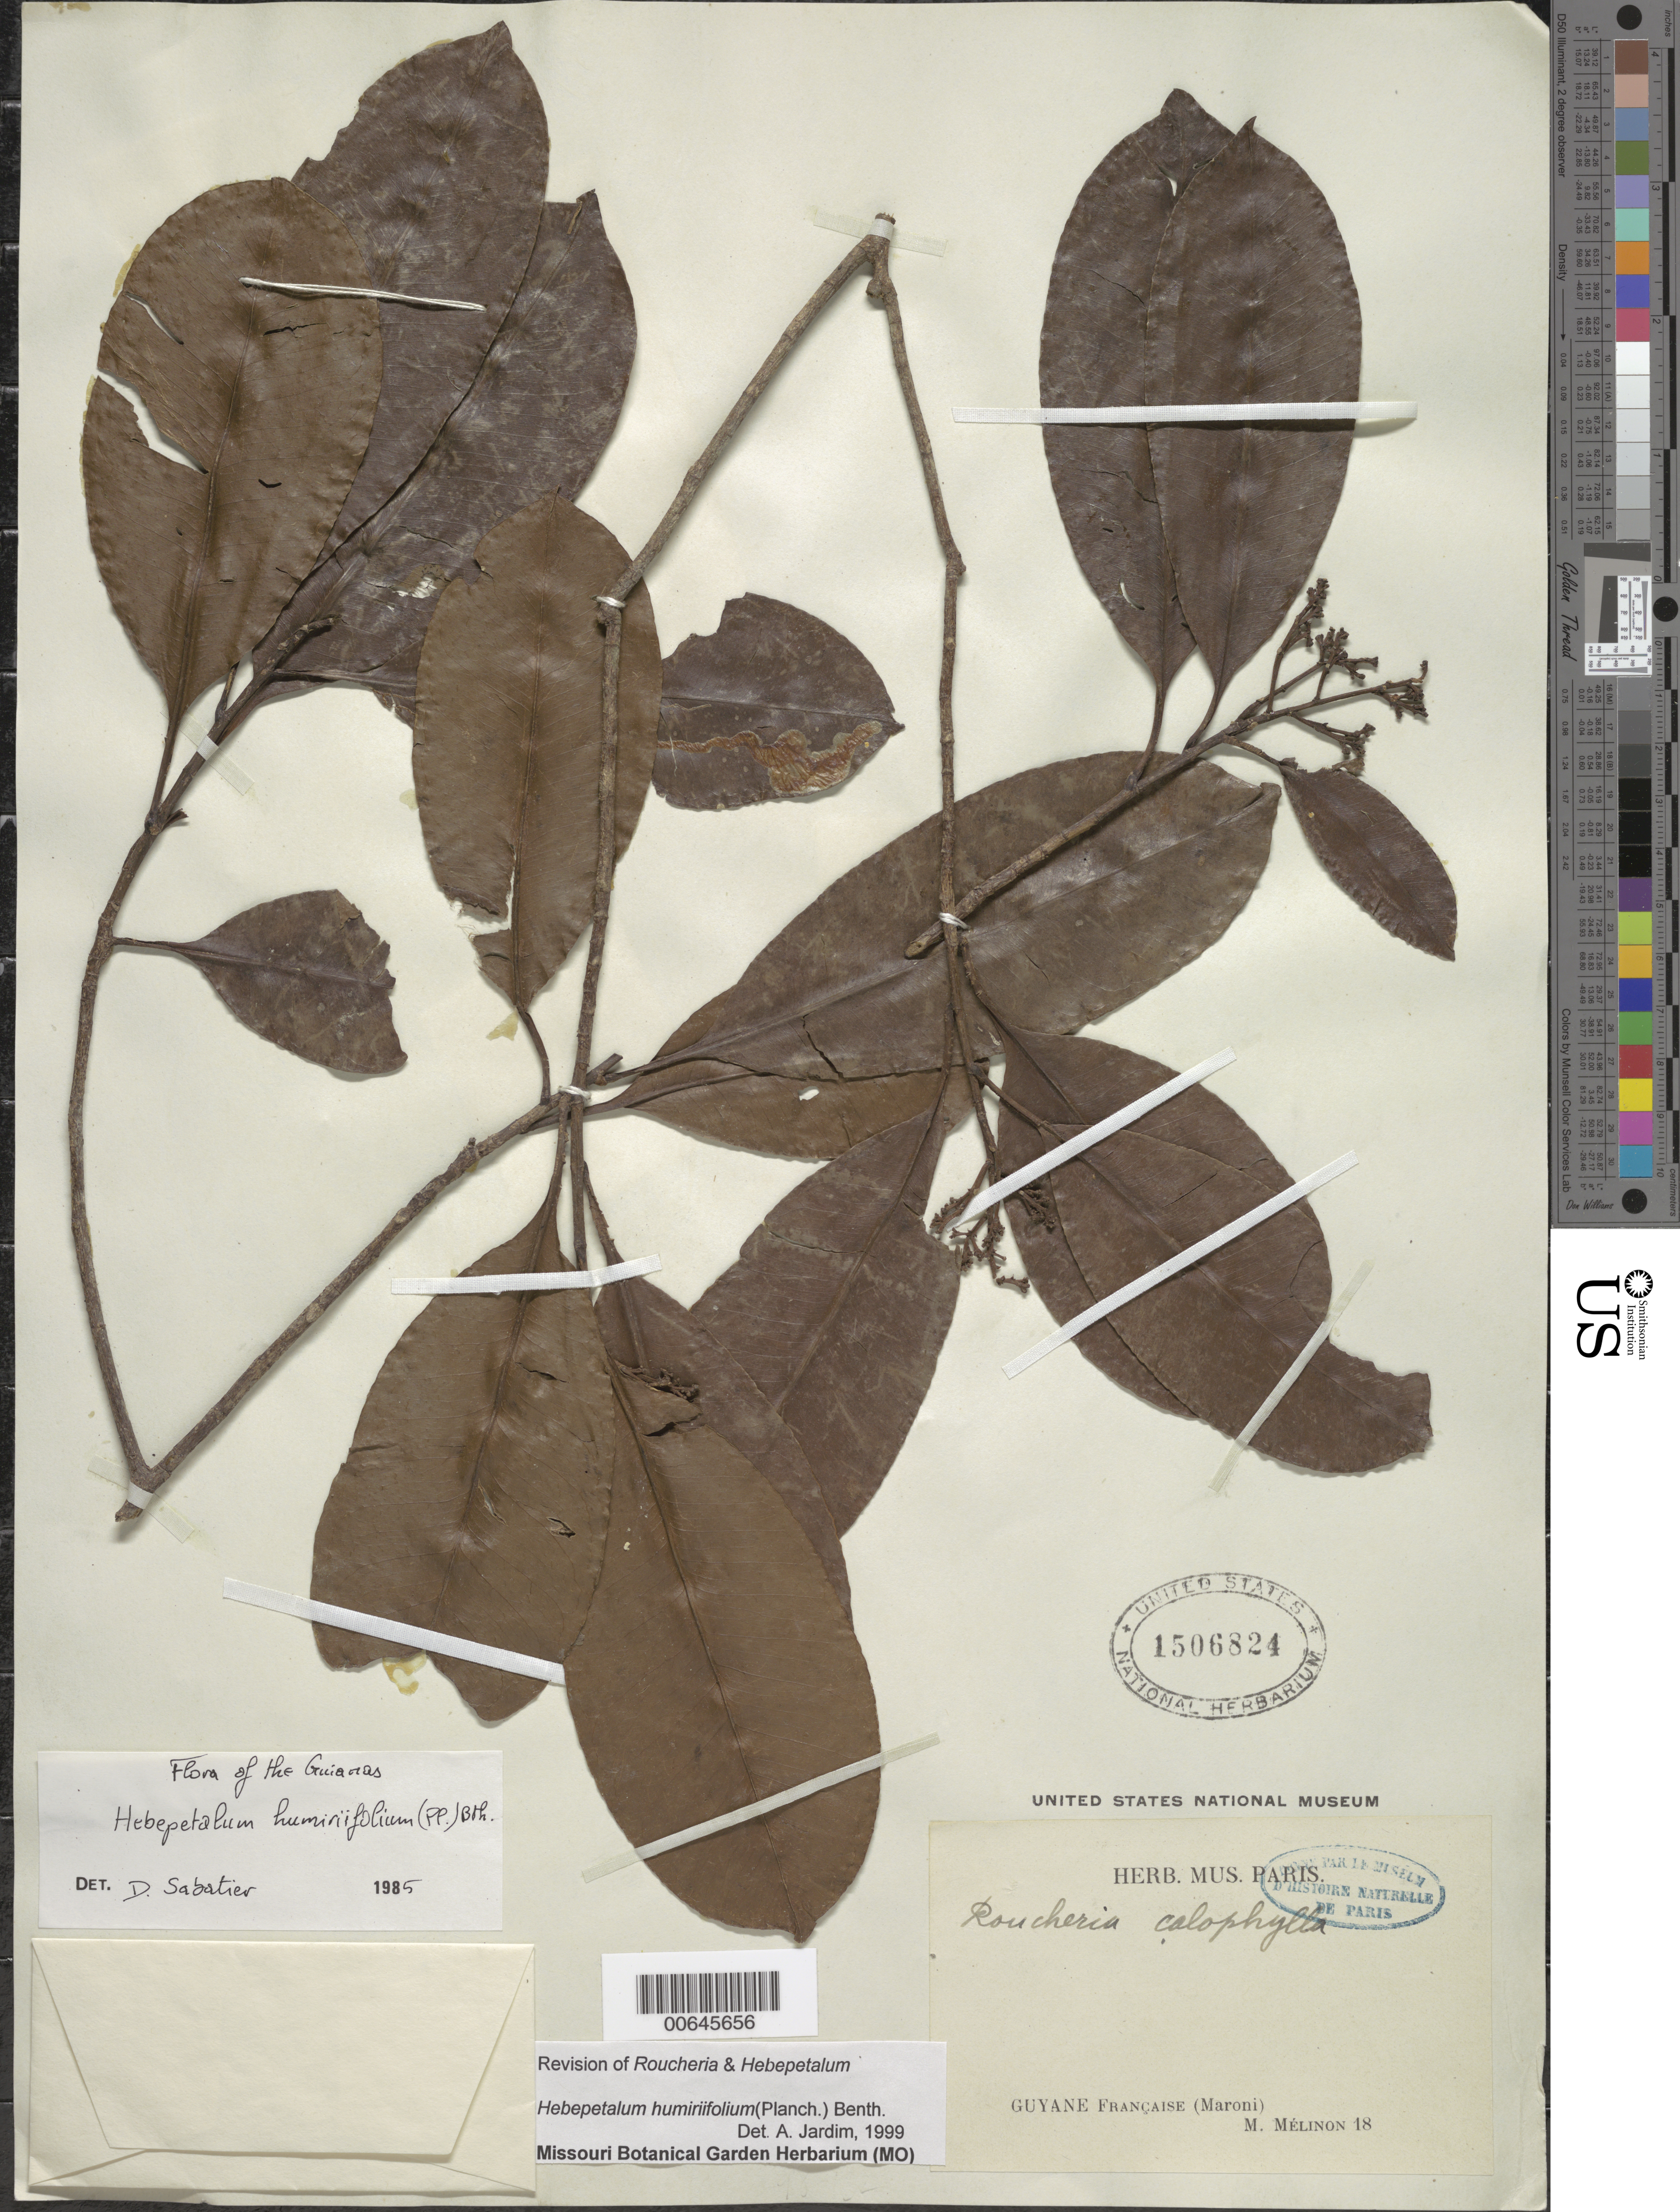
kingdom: Plantae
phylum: Tracheophyta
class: Magnoliopsida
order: Malpighiales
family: Linaceae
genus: Hebepetalum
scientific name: Hebepetalum humiriifolium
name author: (Planch.) Benth.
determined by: Jardim, A.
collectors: E. Mélinon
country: French Guiana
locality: Maroni R.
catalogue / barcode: US 1506824